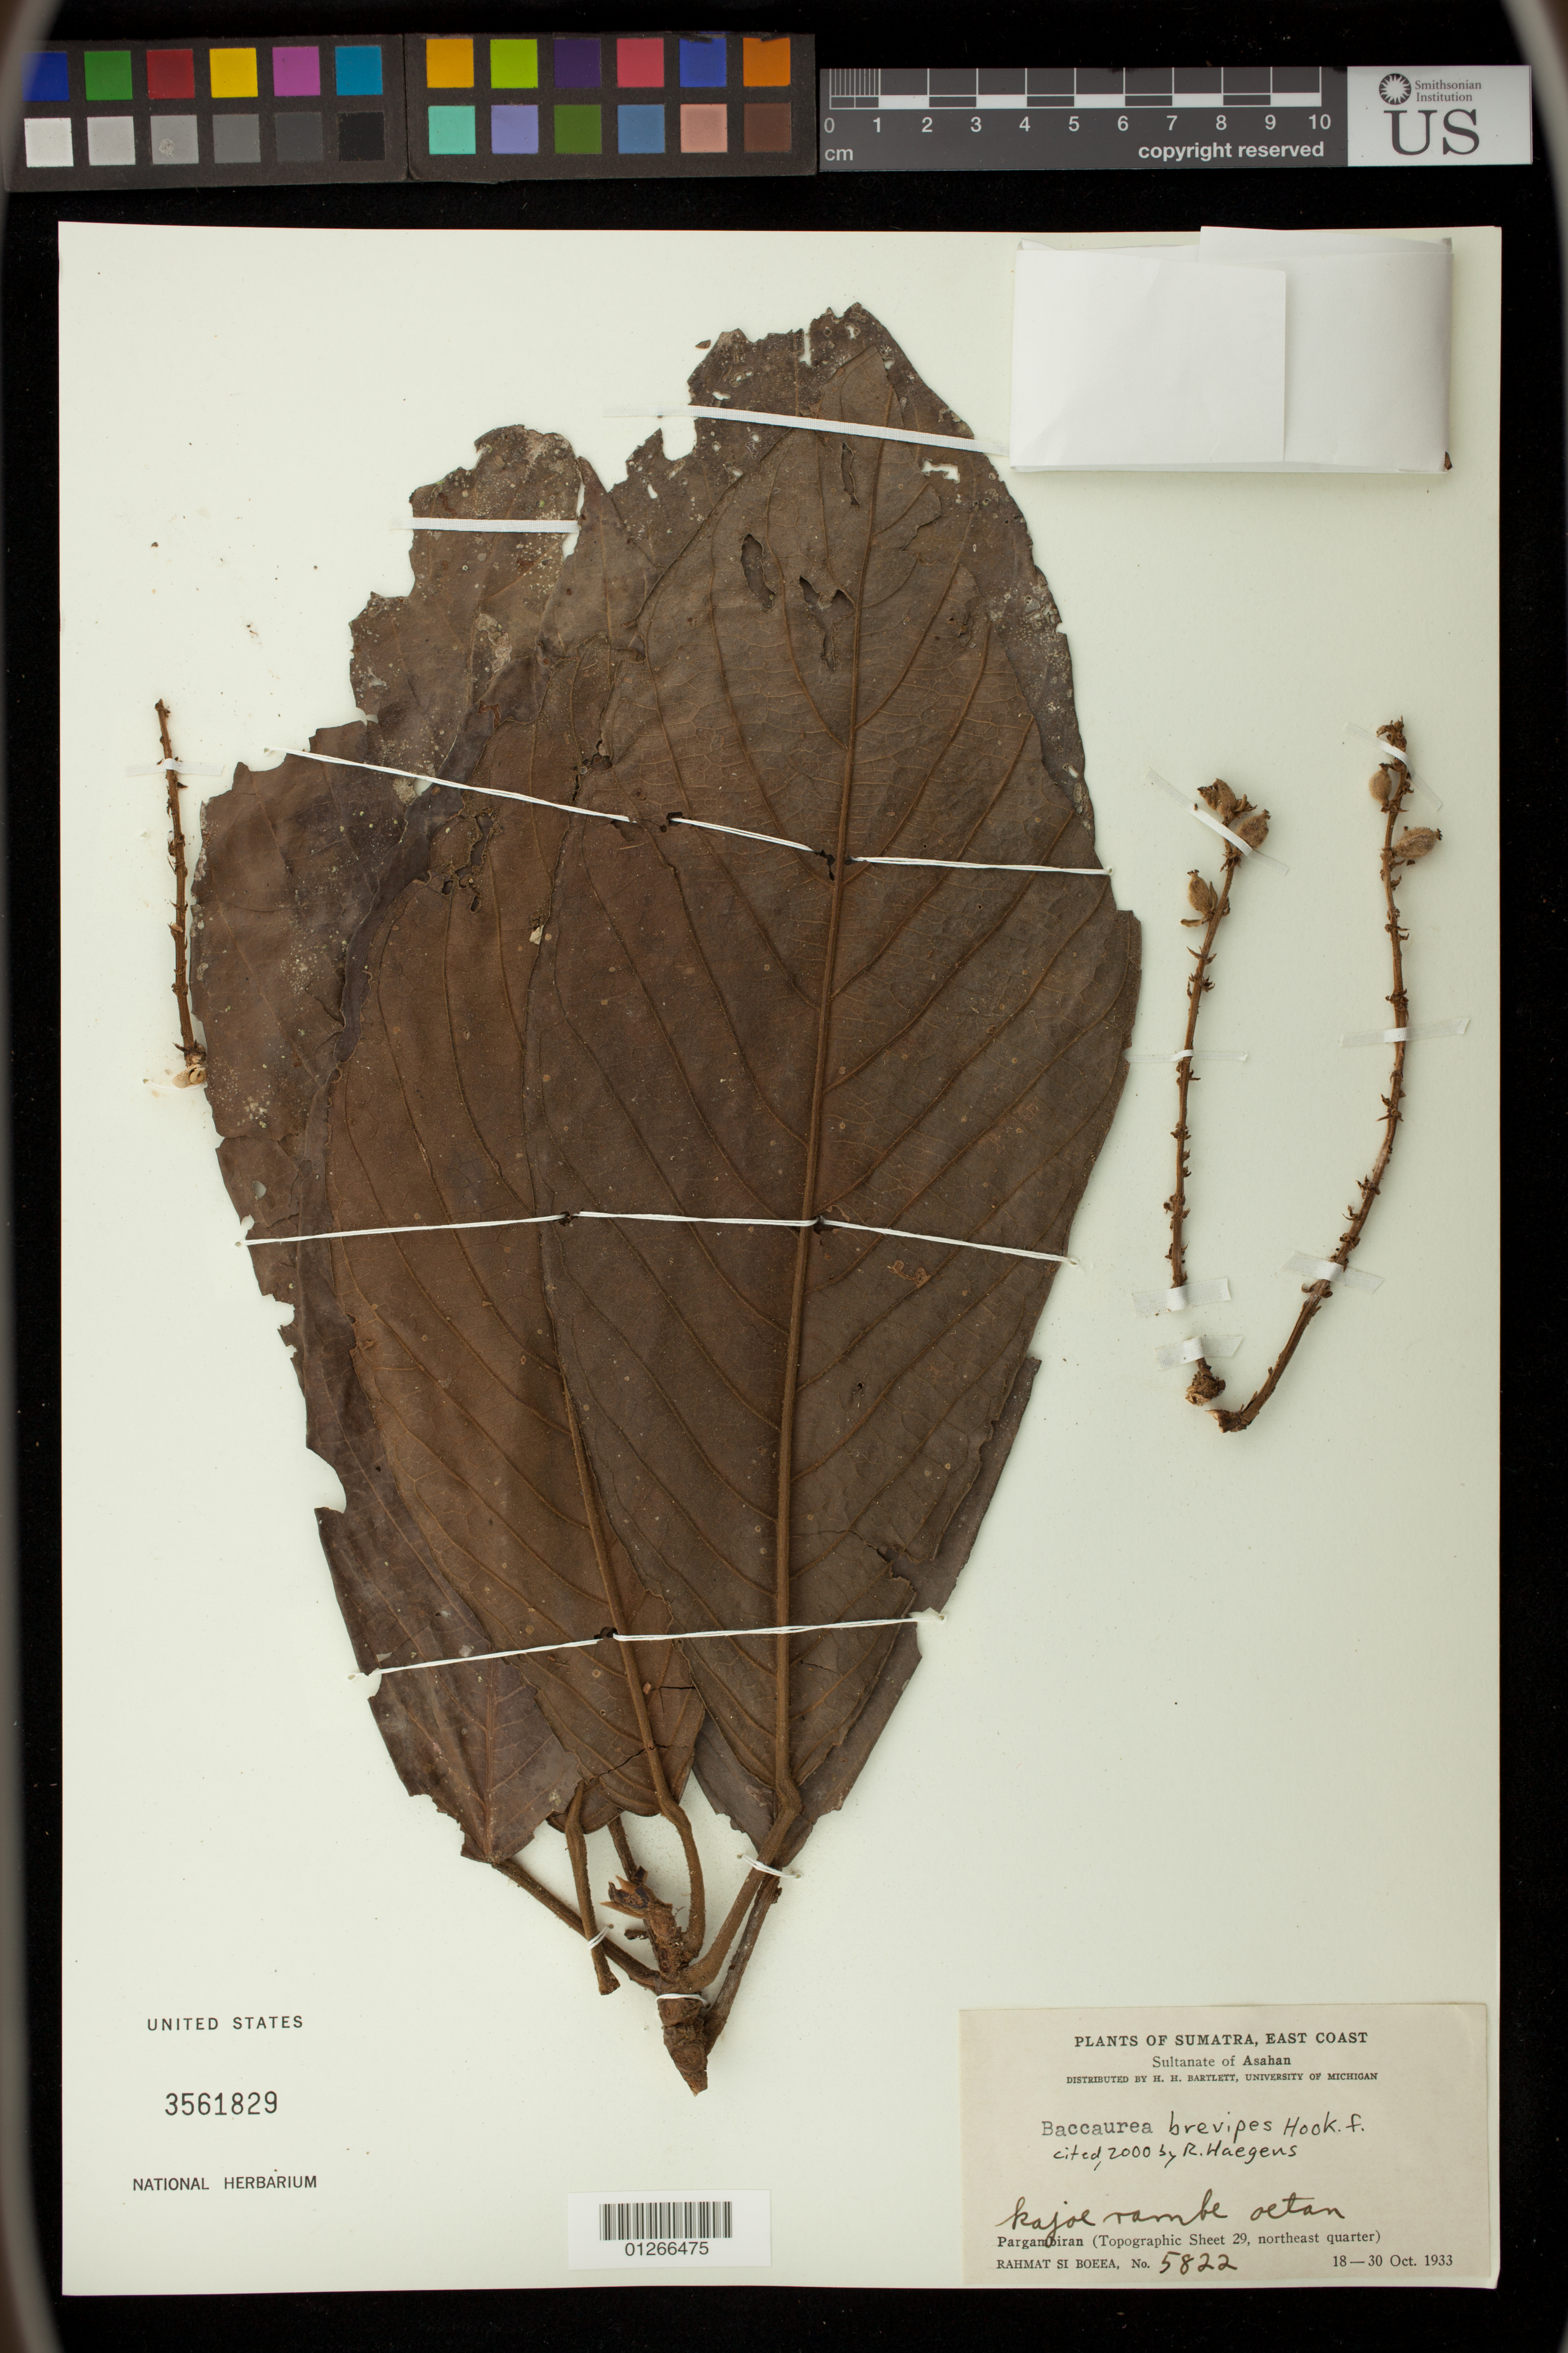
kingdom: Plantae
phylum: Tracheophyta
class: Magnoliopsida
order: Malpighiales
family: Phyllanthaceae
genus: Baccaurea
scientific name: Baccaurea brevipes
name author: Hook. f.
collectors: Rahmat Si Boeea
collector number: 5822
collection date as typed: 18 Oct 1933 to 30 Oct 1933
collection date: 1933-10-18/1933-10-30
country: Indonesia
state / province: Sumatra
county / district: Sumatera Utara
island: Sumatra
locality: Sumatra, East coast, Sultanate of Asahan: Pargambiran (Topographic Sheet 29, northeast quarter)